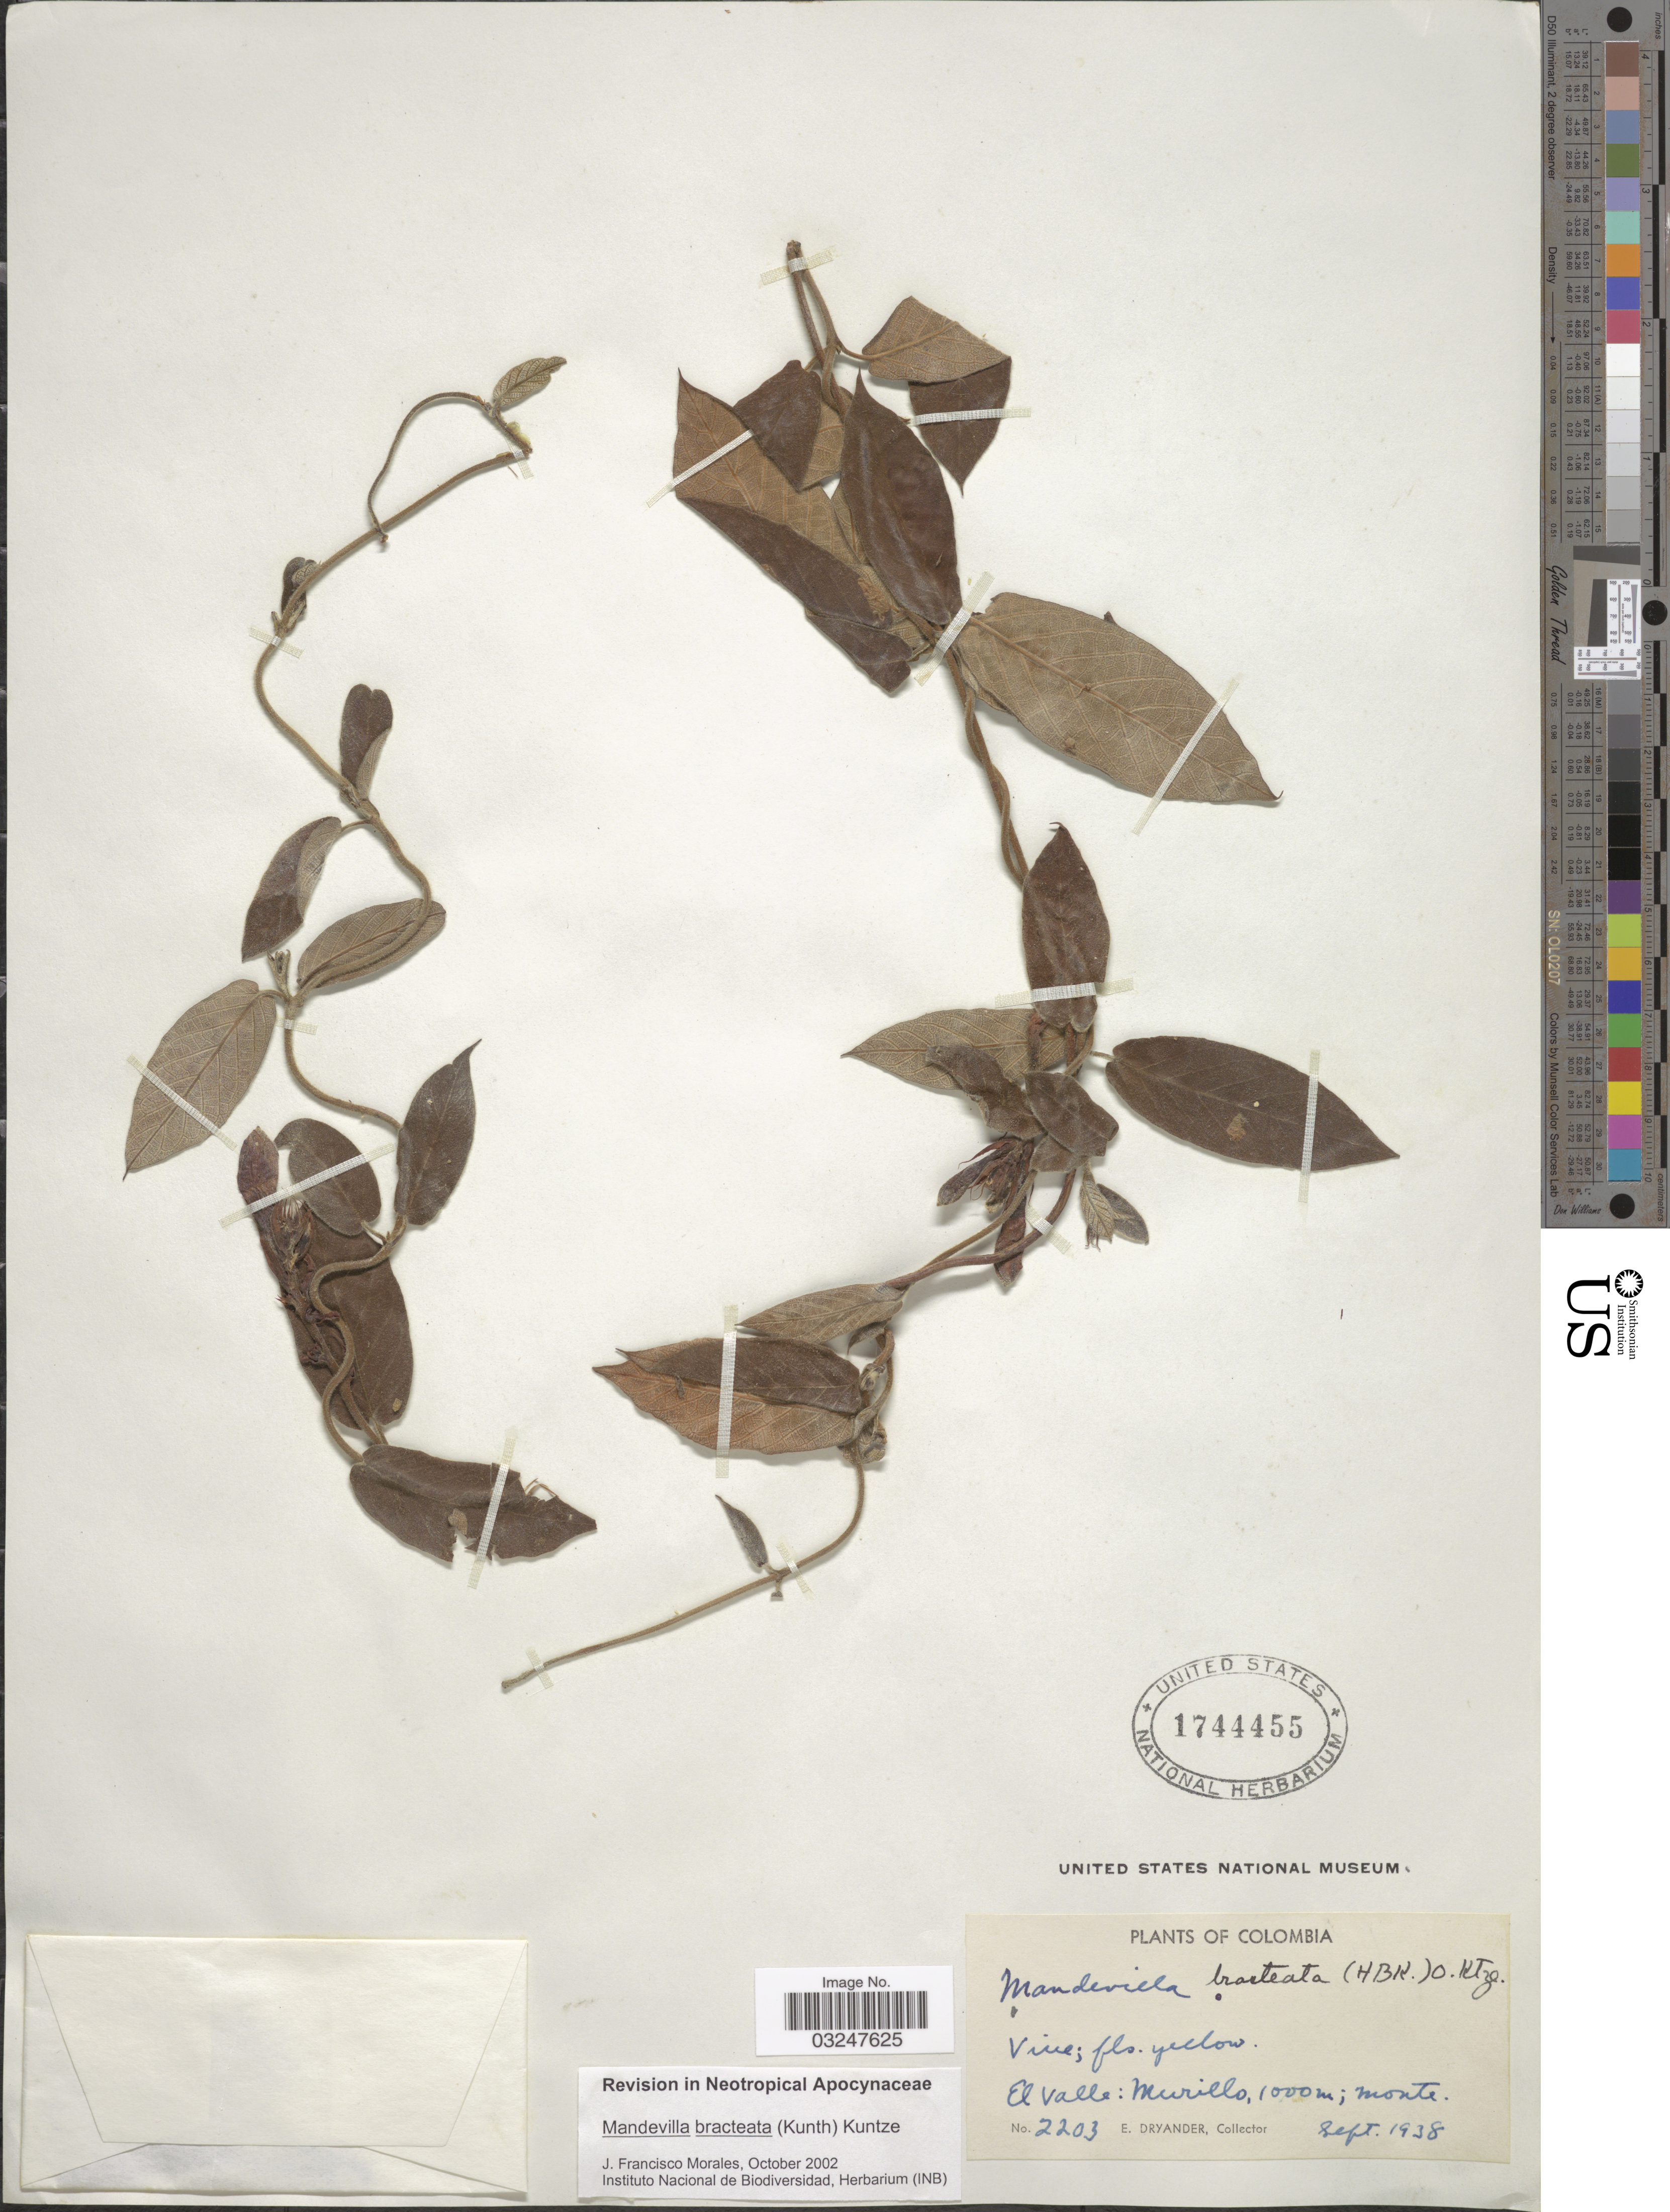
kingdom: Plantae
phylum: Tracheophyta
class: Magnoliopsida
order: Gentianales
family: Apocynaceae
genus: Mandevilla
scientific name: Mandevilla bracteata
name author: (Kunth) Kuntze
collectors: E. Dryander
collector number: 2203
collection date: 1938-09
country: Colombia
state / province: Valle del Cauca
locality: El Valle: Murillo.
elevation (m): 1000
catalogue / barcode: US 1744455